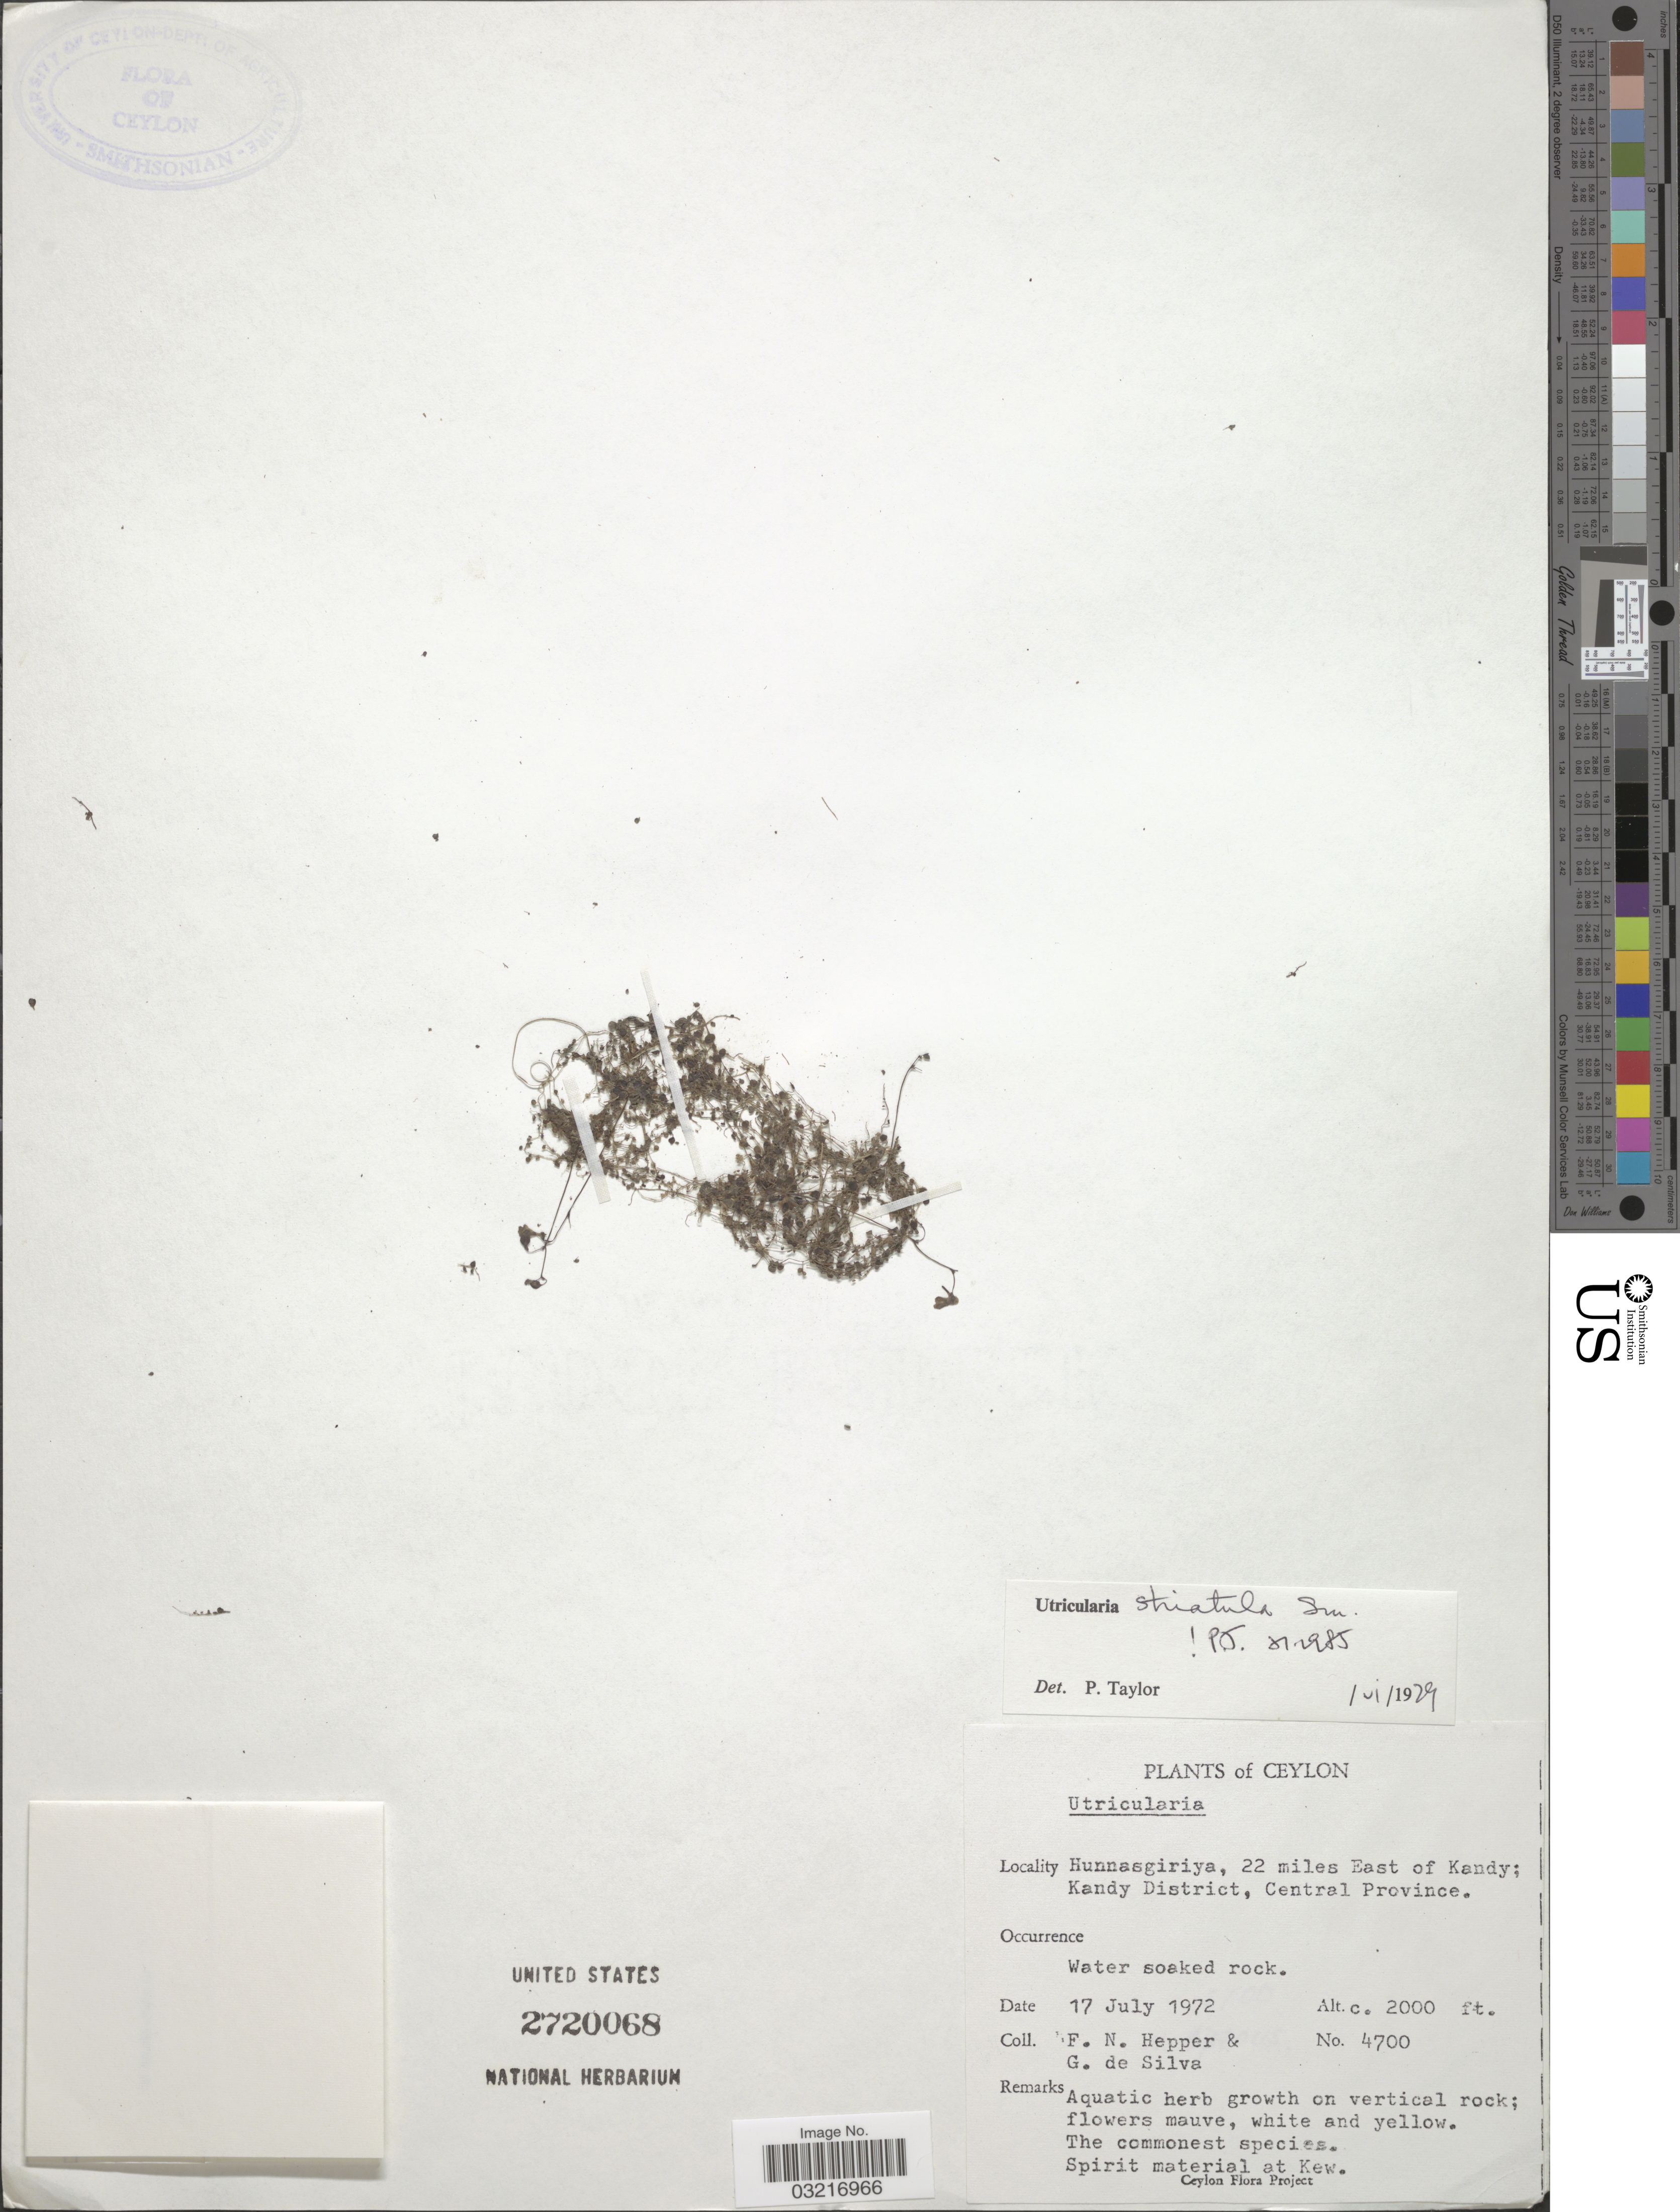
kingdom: Plantae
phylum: Tracheophyta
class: Magnoliopsida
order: Lamiales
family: Lentibulariaceae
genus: Utricularia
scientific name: Utricularia striatula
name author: Sm.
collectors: F. Hepper & G. De Silva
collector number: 4700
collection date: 1972-07-17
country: Sri Lanka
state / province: Central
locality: Ceylon, Hunnasgiriya, 22 miles East of Kandy; Kandy District.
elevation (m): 610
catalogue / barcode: US 2720068